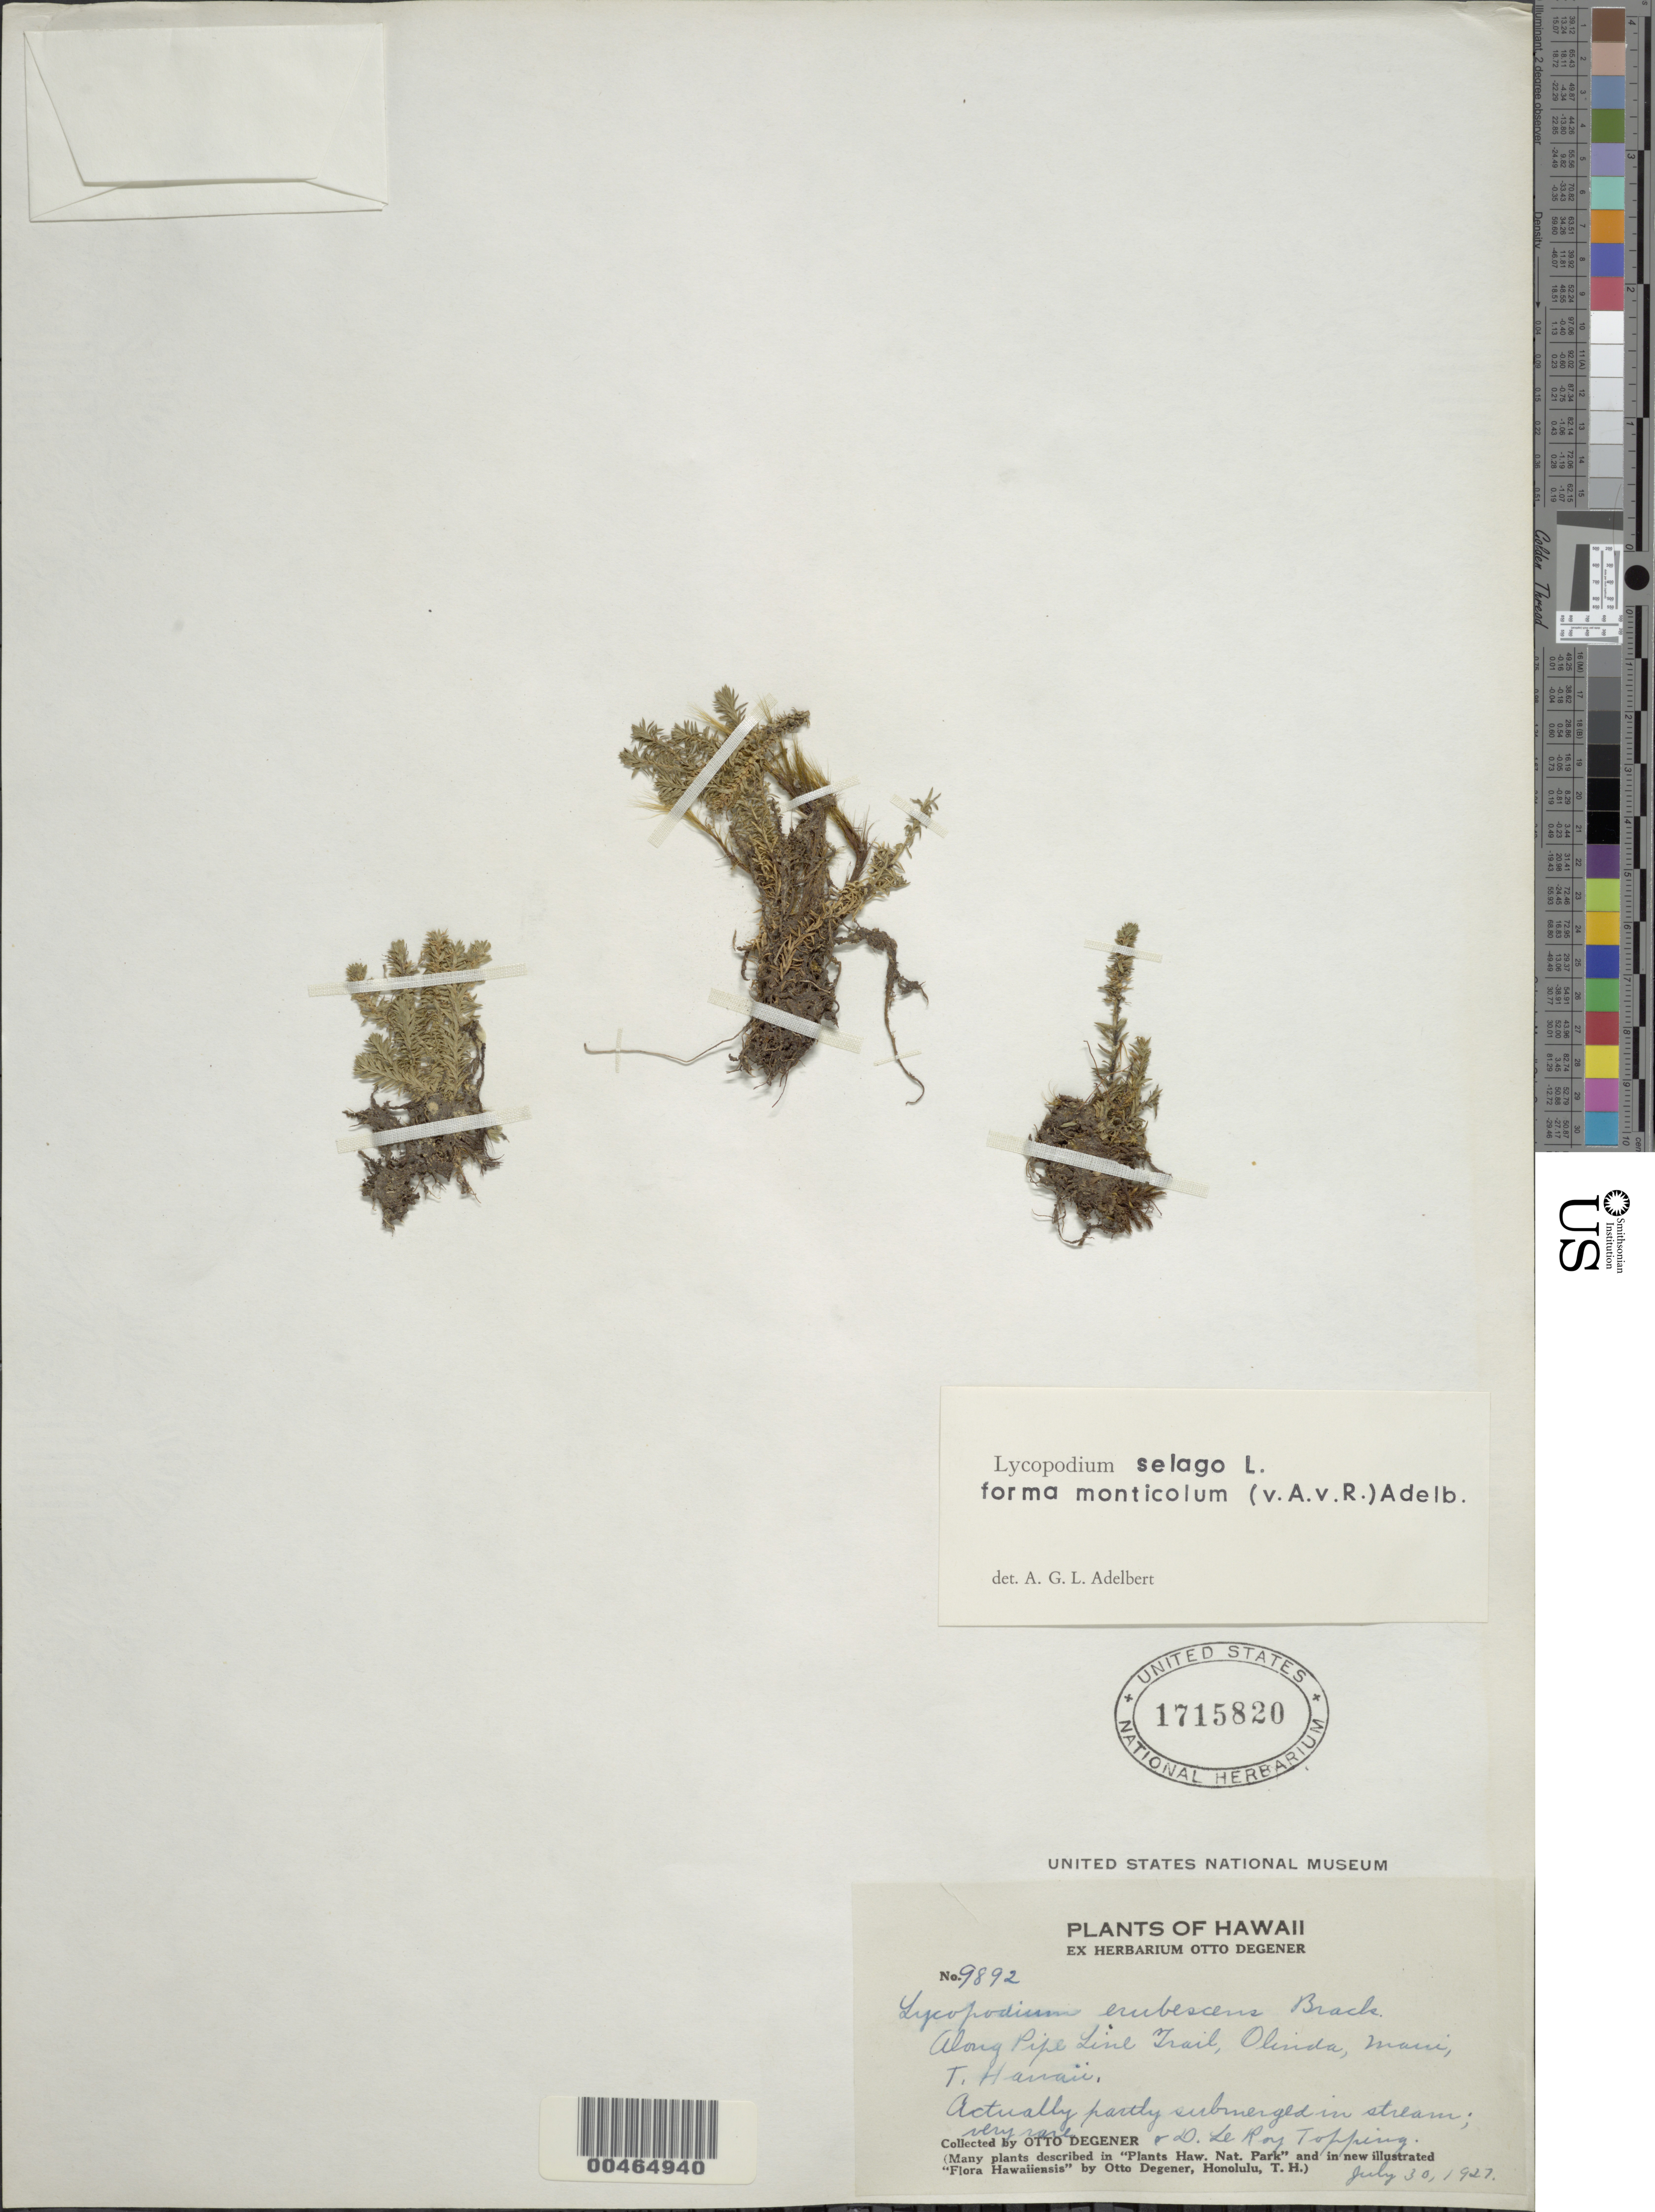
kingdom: Plantae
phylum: Tracheophyta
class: Lycopodiopsida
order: Lycopodiales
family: Lycopodiaceae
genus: Huperzia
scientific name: Huperzia selago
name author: (L.) Bernh. ex Schrank & Mart.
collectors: O. Degener & D. L. Topping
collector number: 9892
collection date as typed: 30 Jul 1927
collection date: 1927-07-30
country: United States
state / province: Hawaii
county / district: Maui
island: Maui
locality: Along Pipe Line Trail, Olinda, Maui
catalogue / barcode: US 1715820